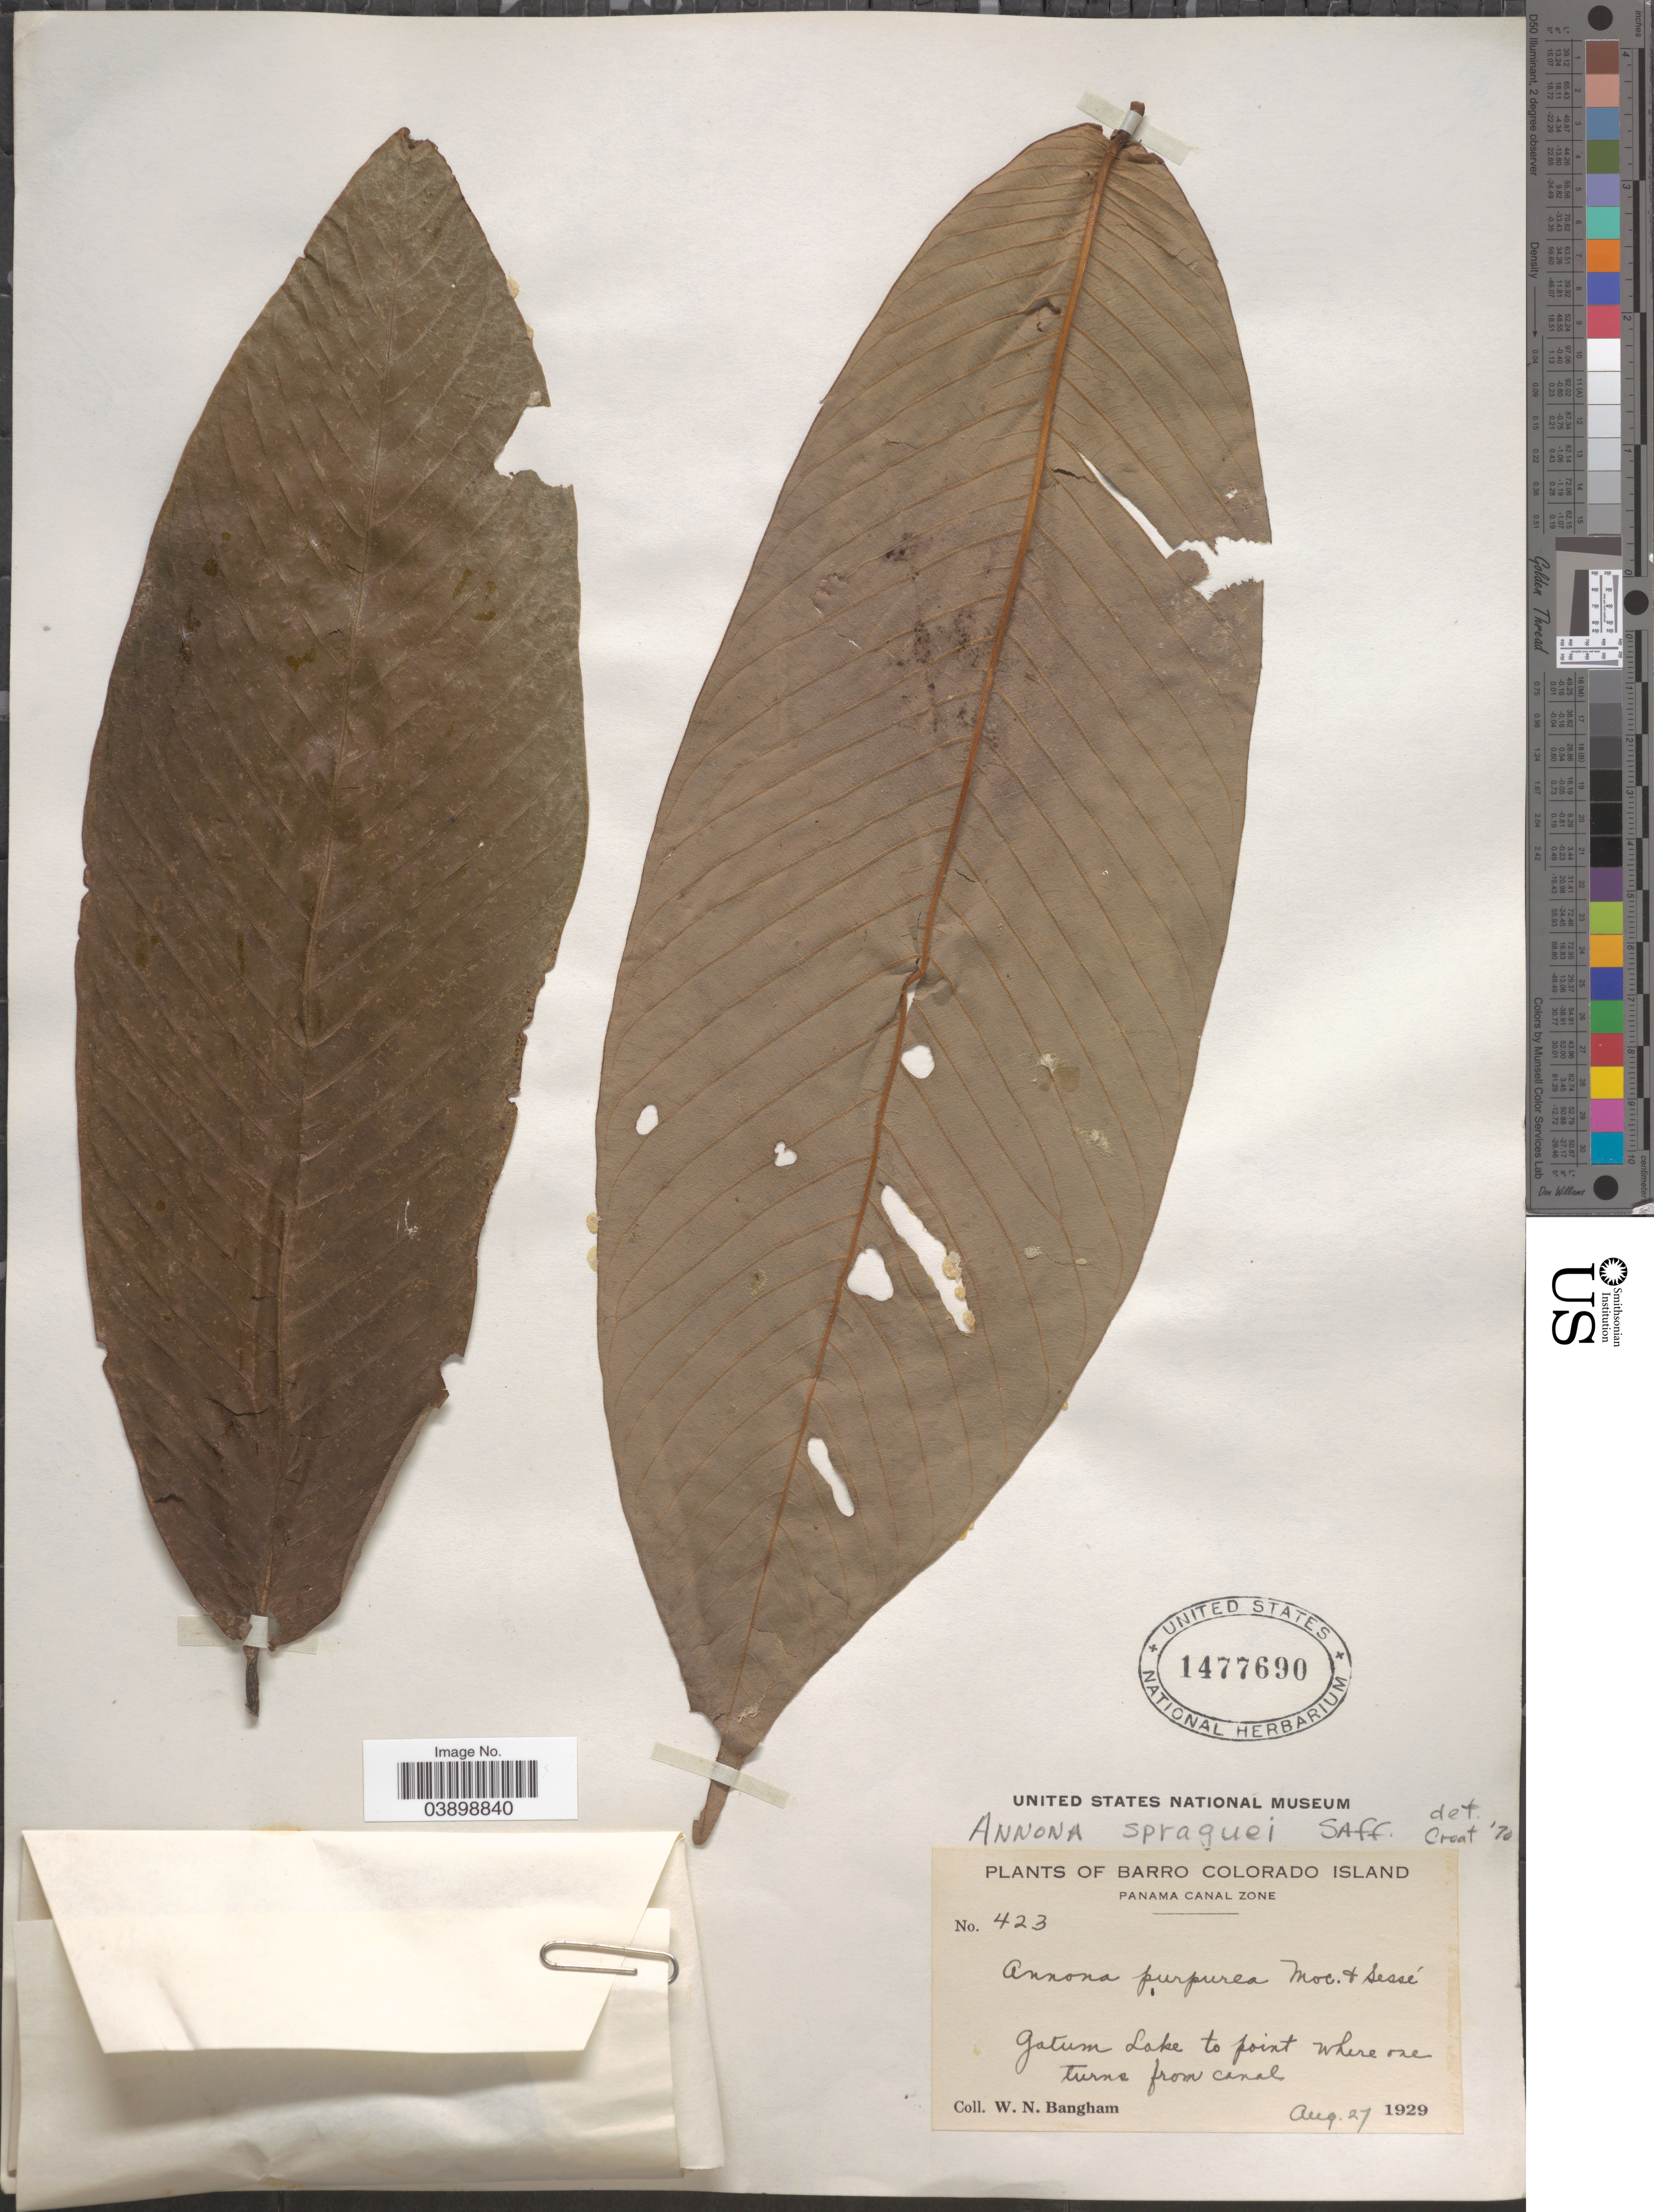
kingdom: Plantae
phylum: Tracheophyta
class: Magnoliopsida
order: Magnoliales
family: Annonaceae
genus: Annona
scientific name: Annona spraguei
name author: Saff.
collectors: W. Bangham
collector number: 423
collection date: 1929-08-27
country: Panama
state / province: Panamá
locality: Barro Colorado Island. Panama Canal Zone. Gatum Lake to point where one turns from canal.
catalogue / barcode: US 1477690